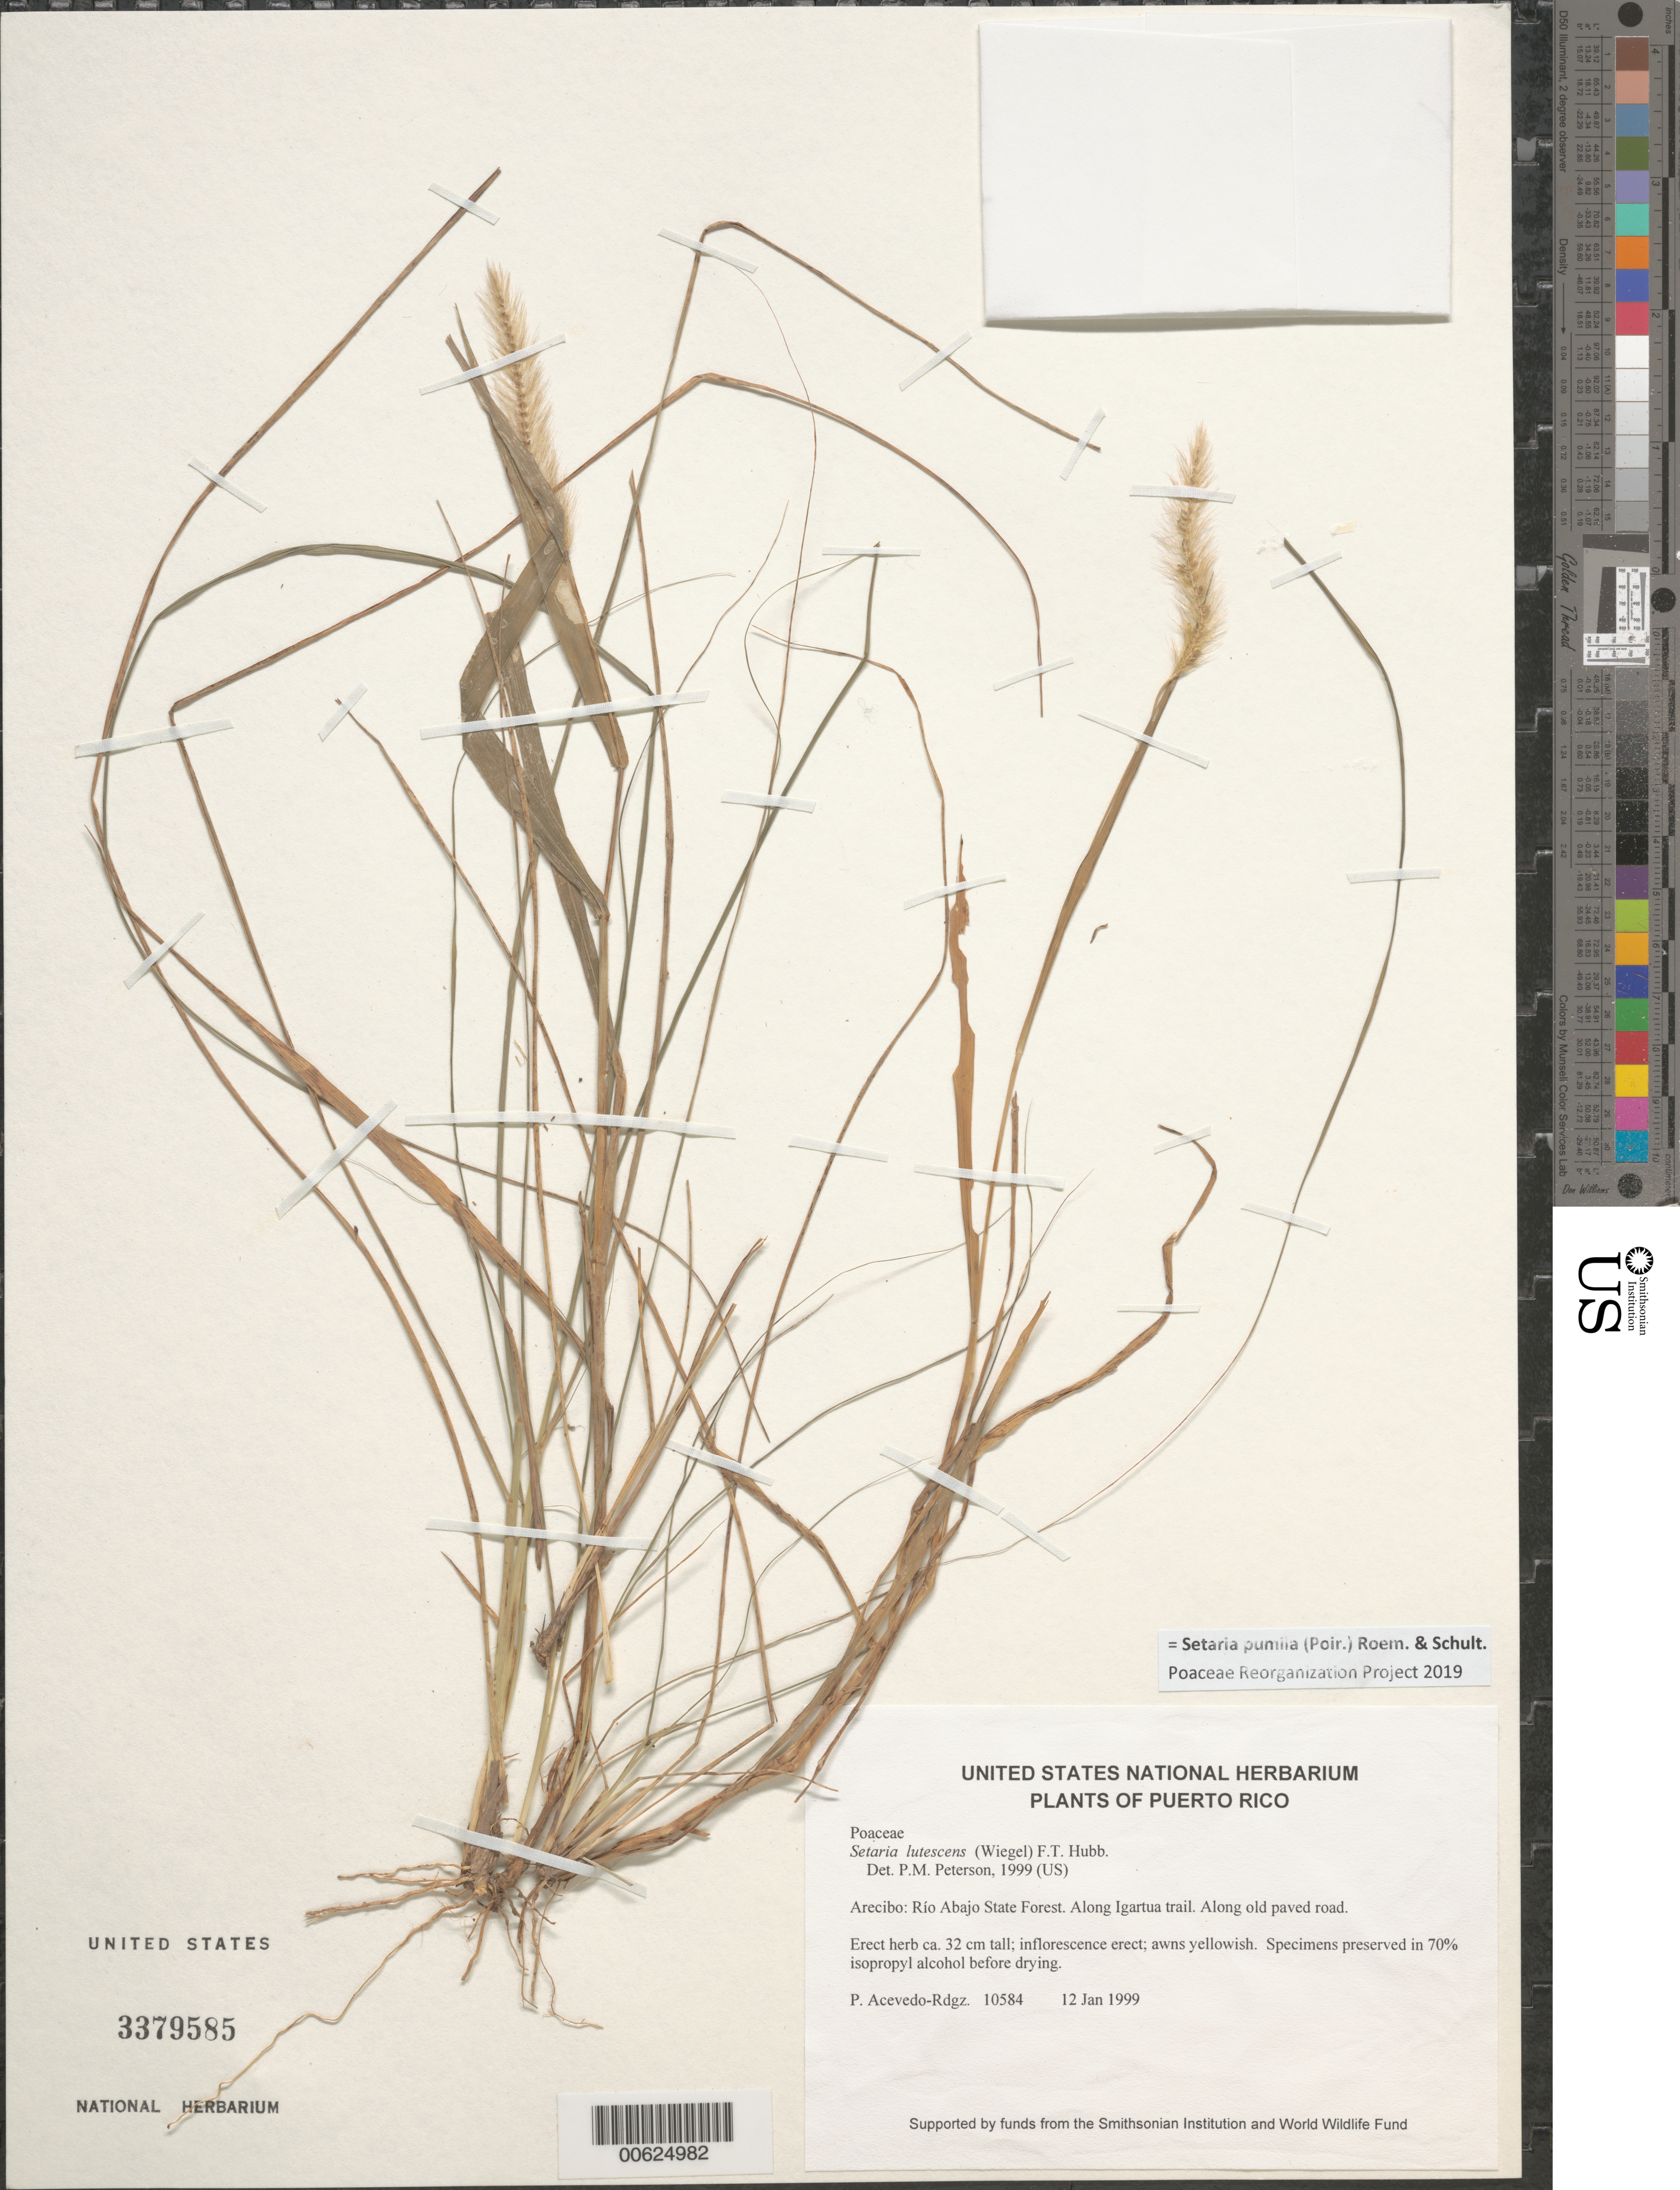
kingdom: Plantae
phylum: Tracheophyta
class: Liliopsida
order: Poales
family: Poaceae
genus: Setaria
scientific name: Setaria pumila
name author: (Poir.) Roem. & Schult.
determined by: Poaceae Reorganization Project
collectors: P. Acevedo-Rodr.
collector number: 10584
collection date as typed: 12 Jan 1999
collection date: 1999-01-12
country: Puerto Rico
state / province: Arecibo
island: Puerto Rico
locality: Arecibo; Río Abajo State Forest. Along Igartua trail.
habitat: Along old paved road.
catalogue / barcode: US 3379585